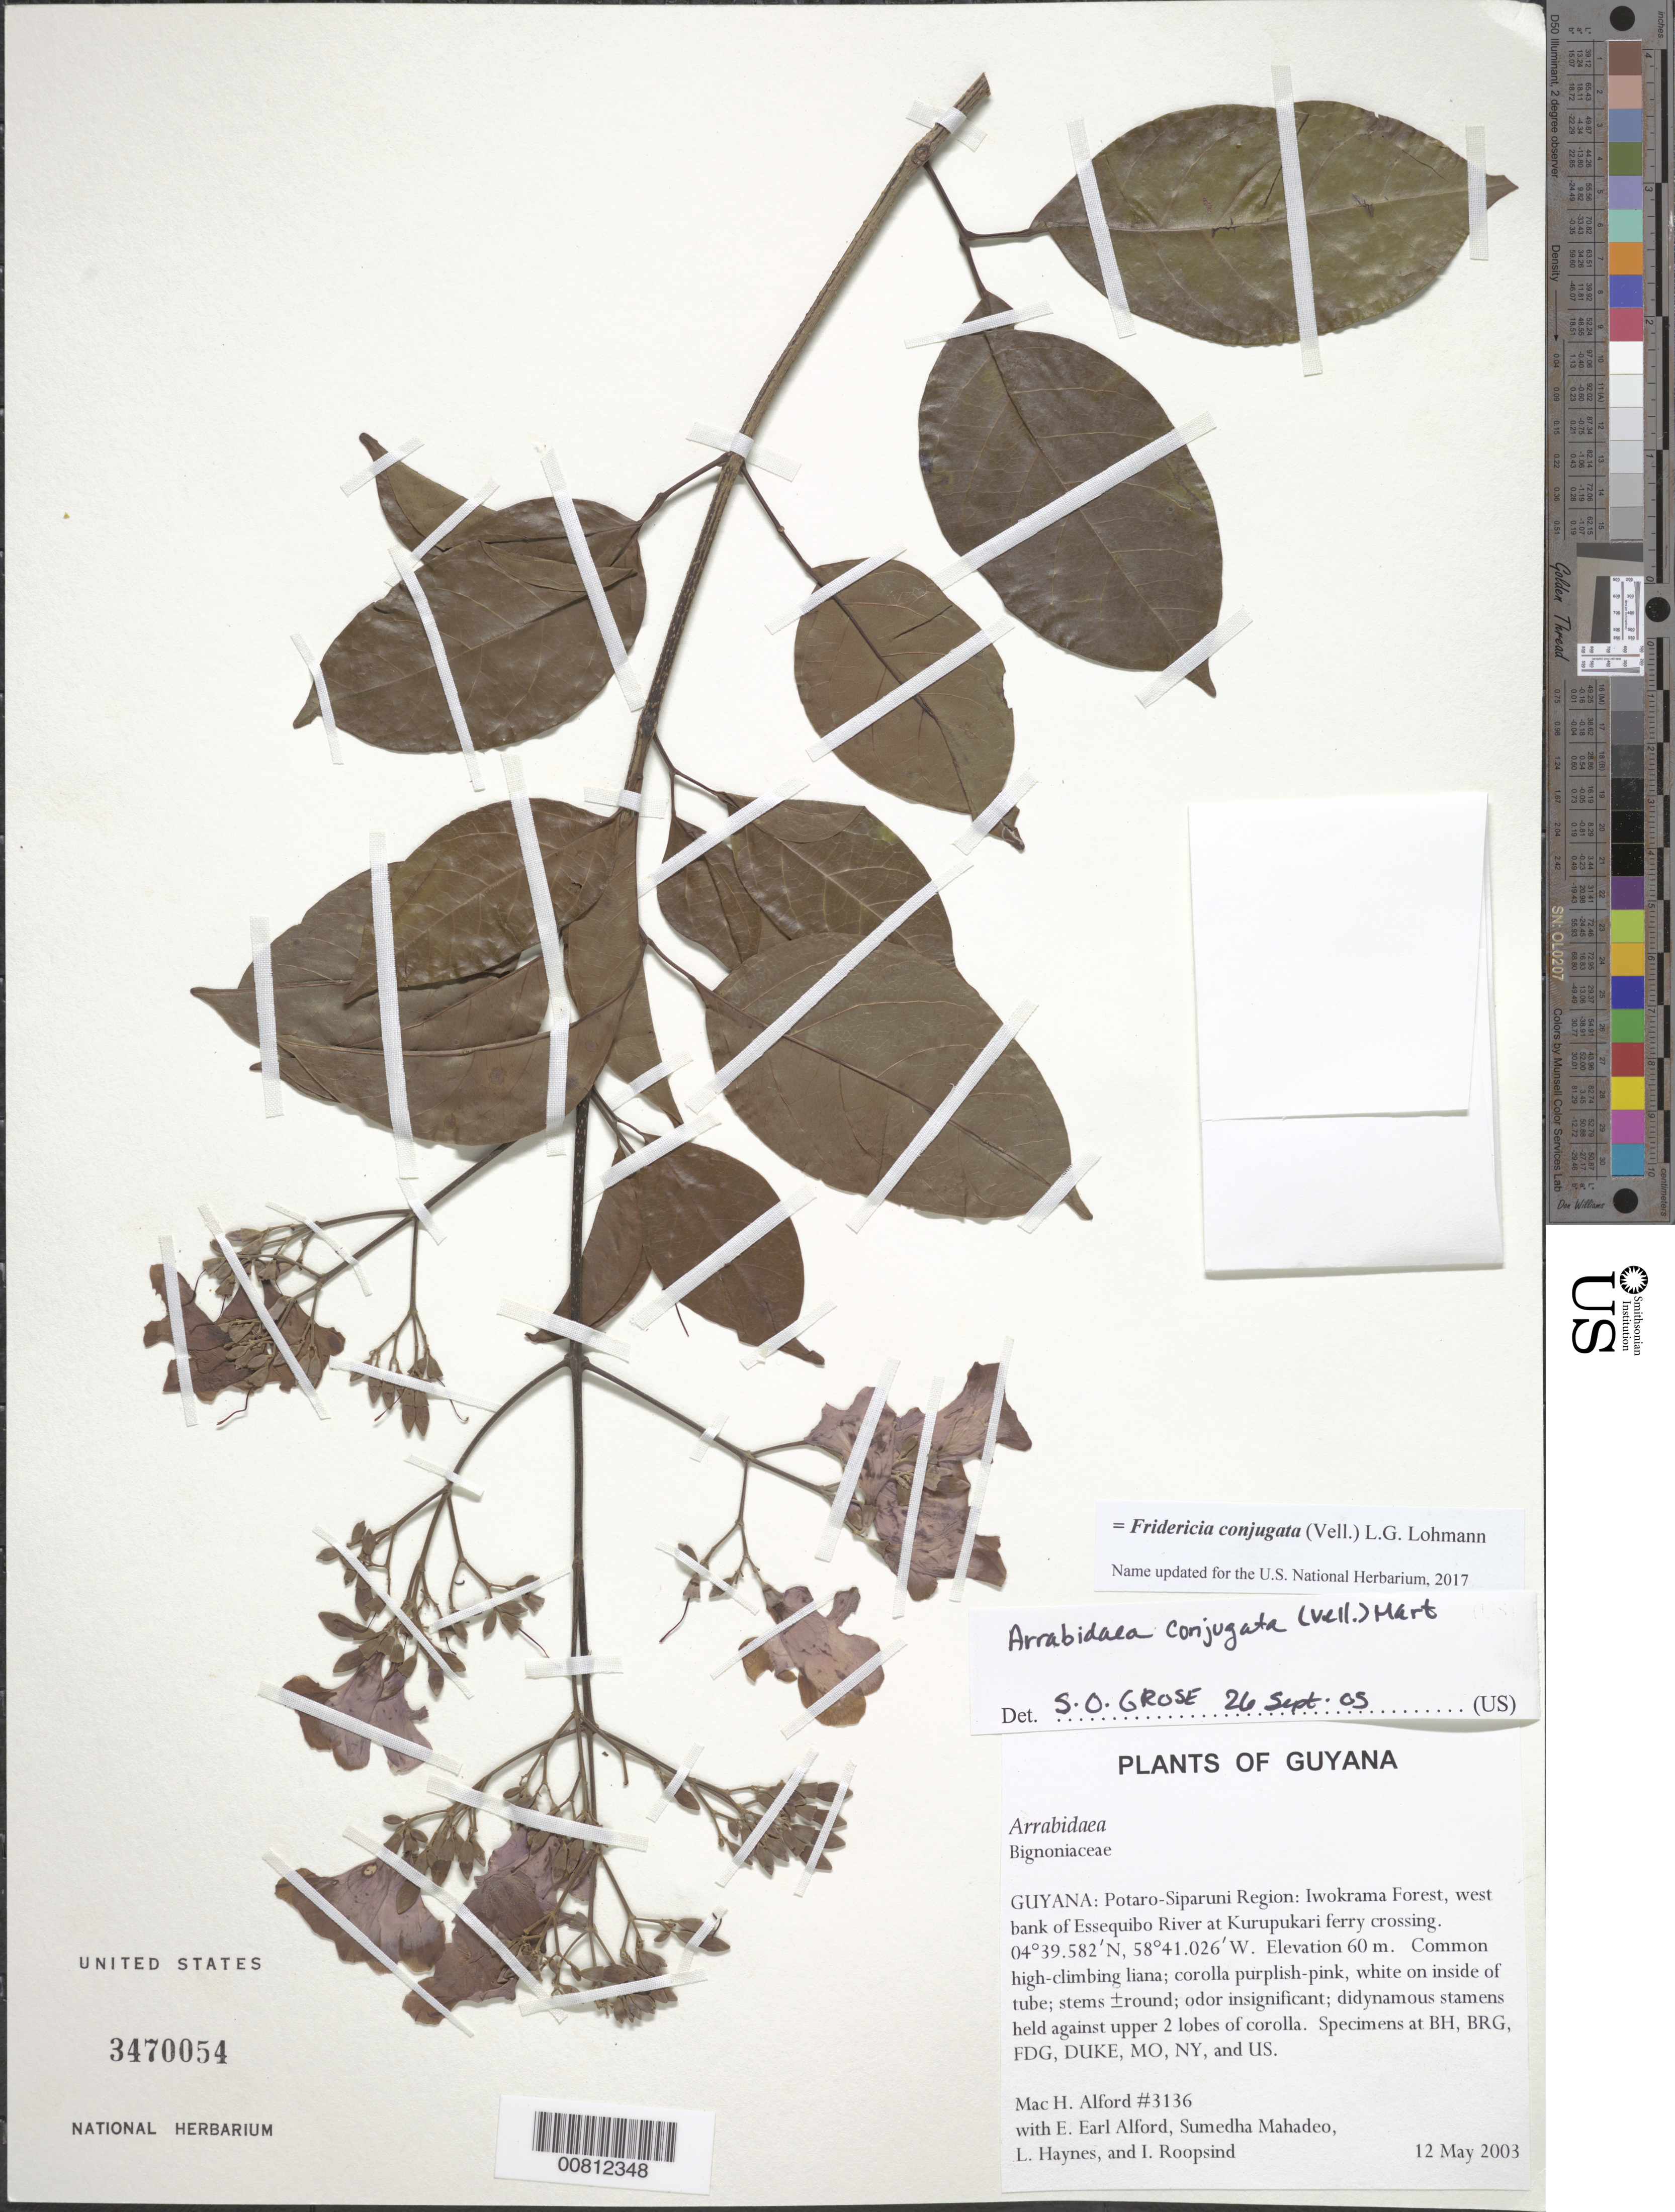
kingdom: Plantae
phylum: Tracheophyta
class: Magnoliopsida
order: Lamiales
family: Bignoniaceae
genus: Arrabidaea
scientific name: Arrabidaea conjugata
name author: (Vell.) Mart.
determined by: Grose, S. O.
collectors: M. H. Alford, E. Alford, S. Mahadeo, L. Haynes & I. Roopsind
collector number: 3136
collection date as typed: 12-May-03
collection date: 2003-05-12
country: Guyana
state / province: Potaro-Siparuni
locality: Iwokrama Forest, west bank of Essequibo River at Kurupukari ferry crossing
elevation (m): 60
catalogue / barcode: US 3470054